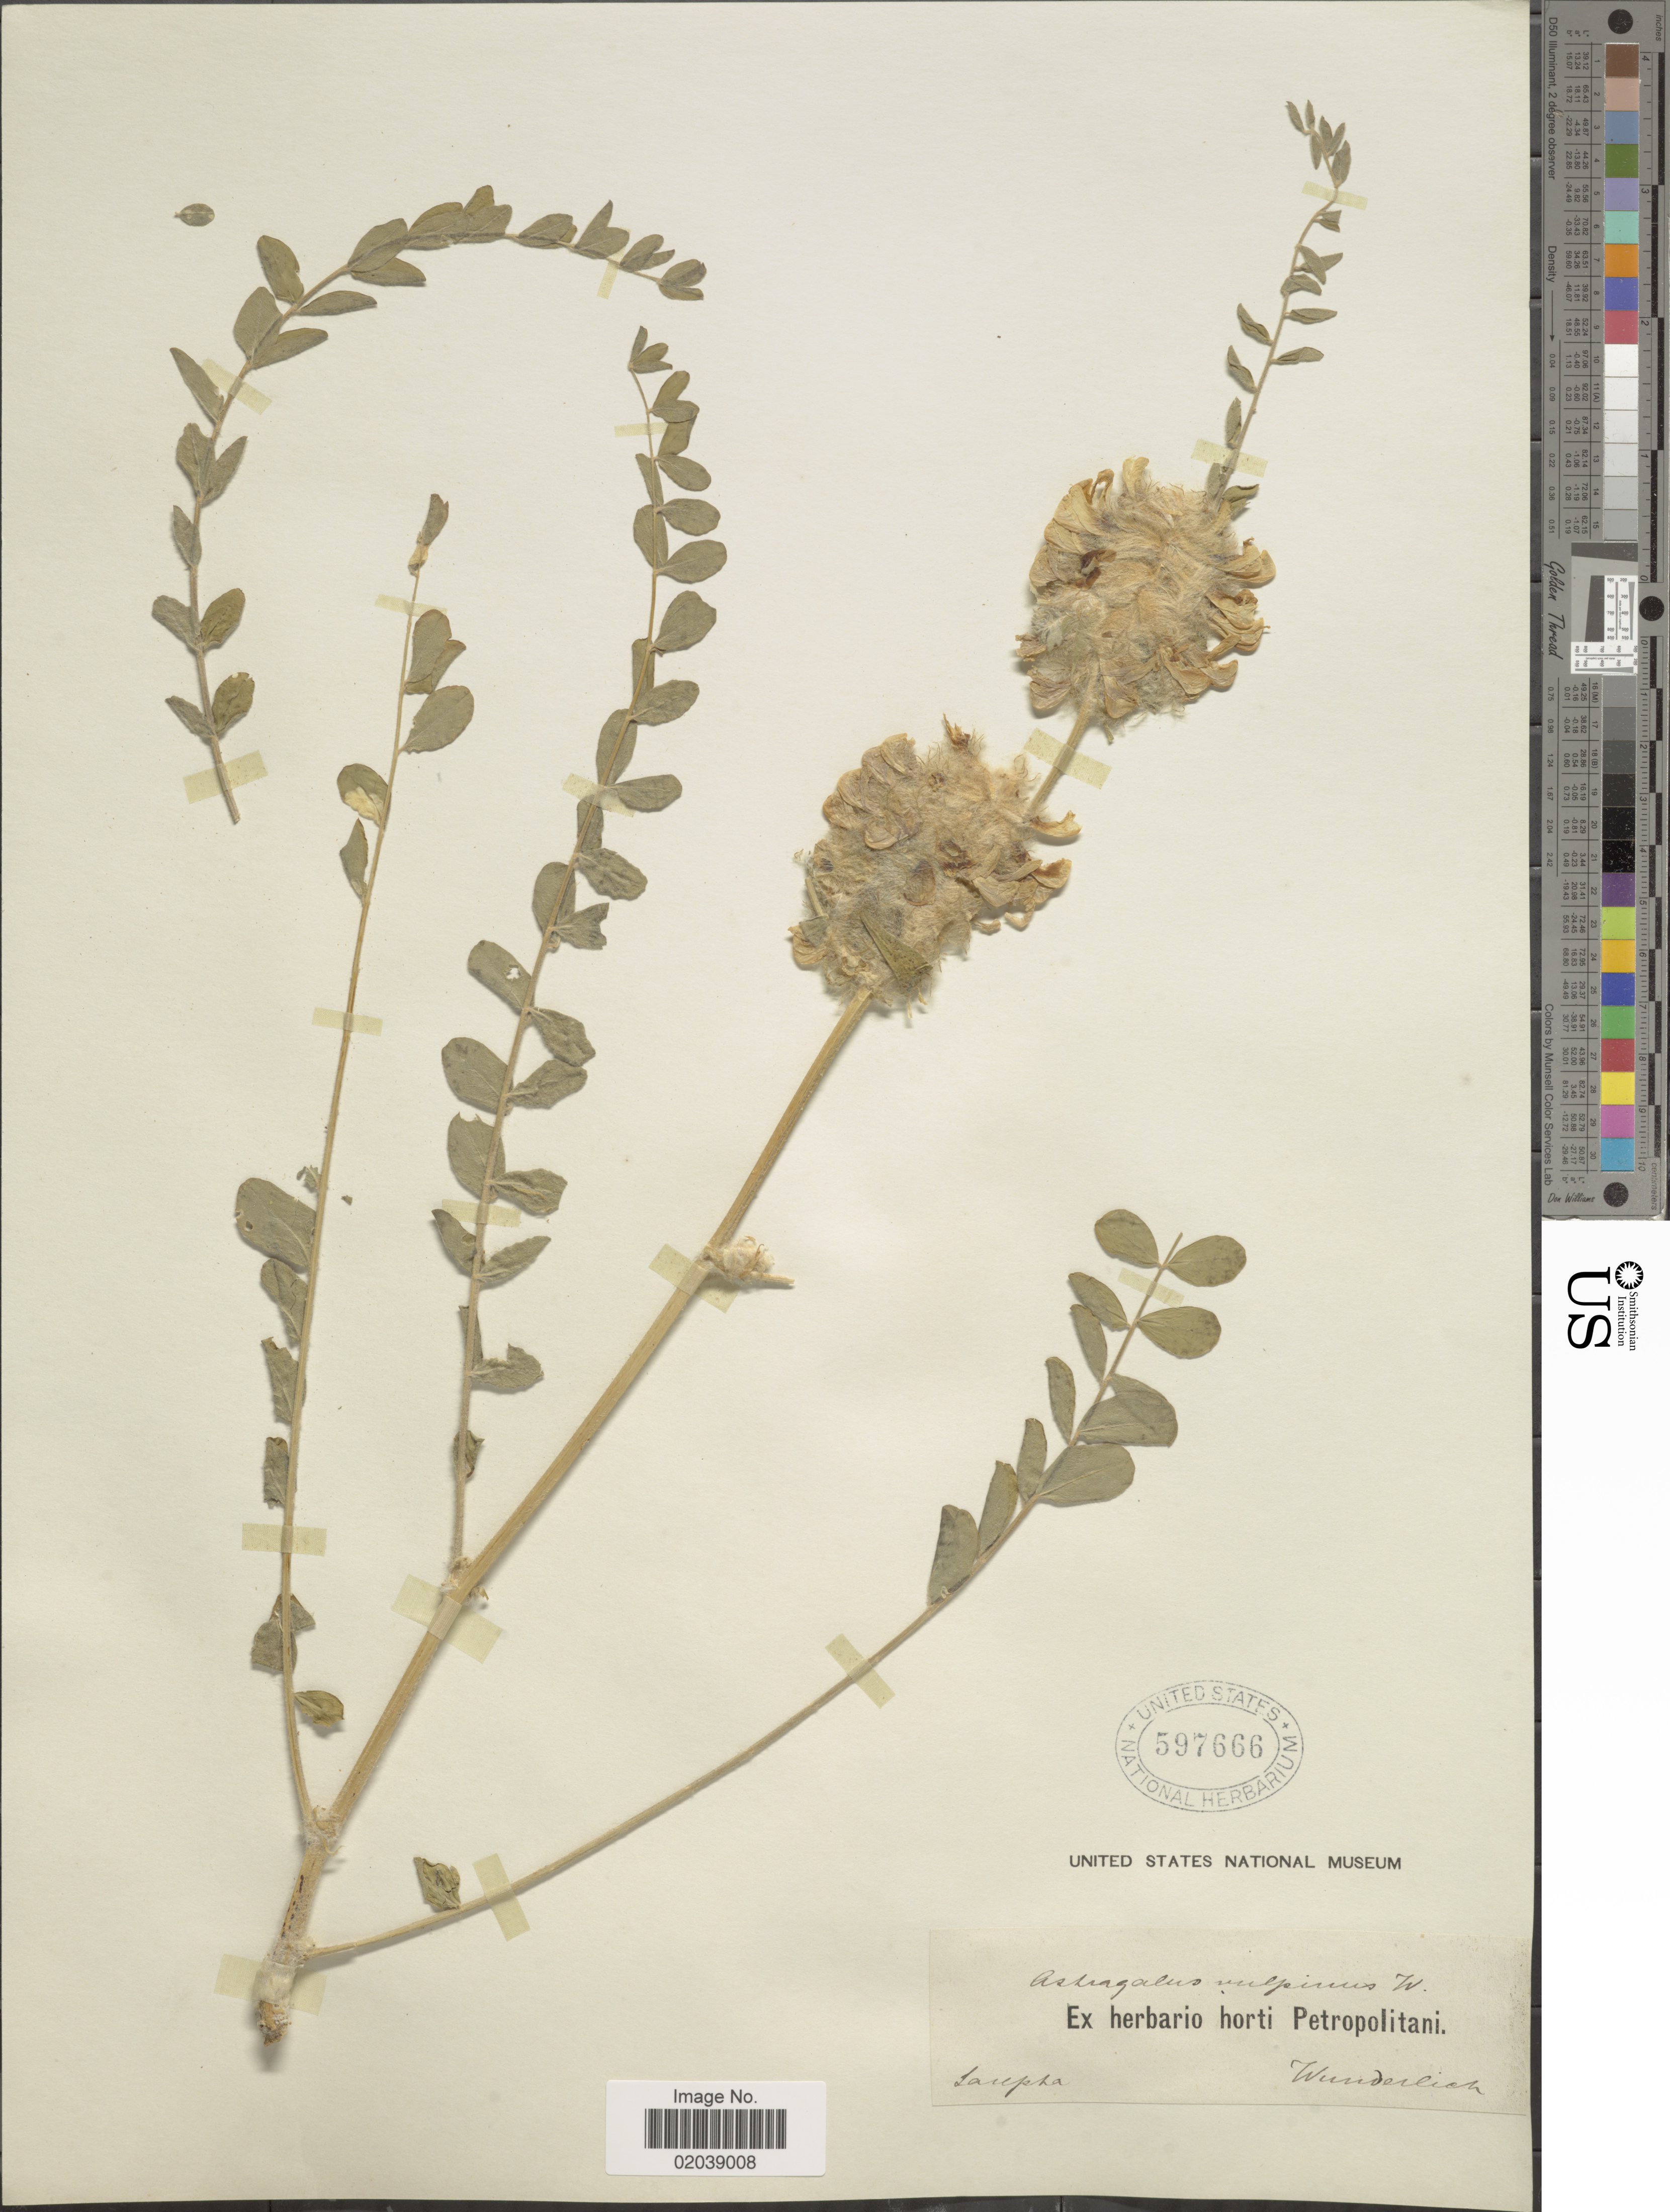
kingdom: Plantae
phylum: Tracheophyta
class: Magnoliopsida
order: Fabales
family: Fabaceae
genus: Astragalus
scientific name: Astragalus vulpinus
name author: Willd.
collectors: Wunderlich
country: Russian Federation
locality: Sarepta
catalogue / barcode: US 597666